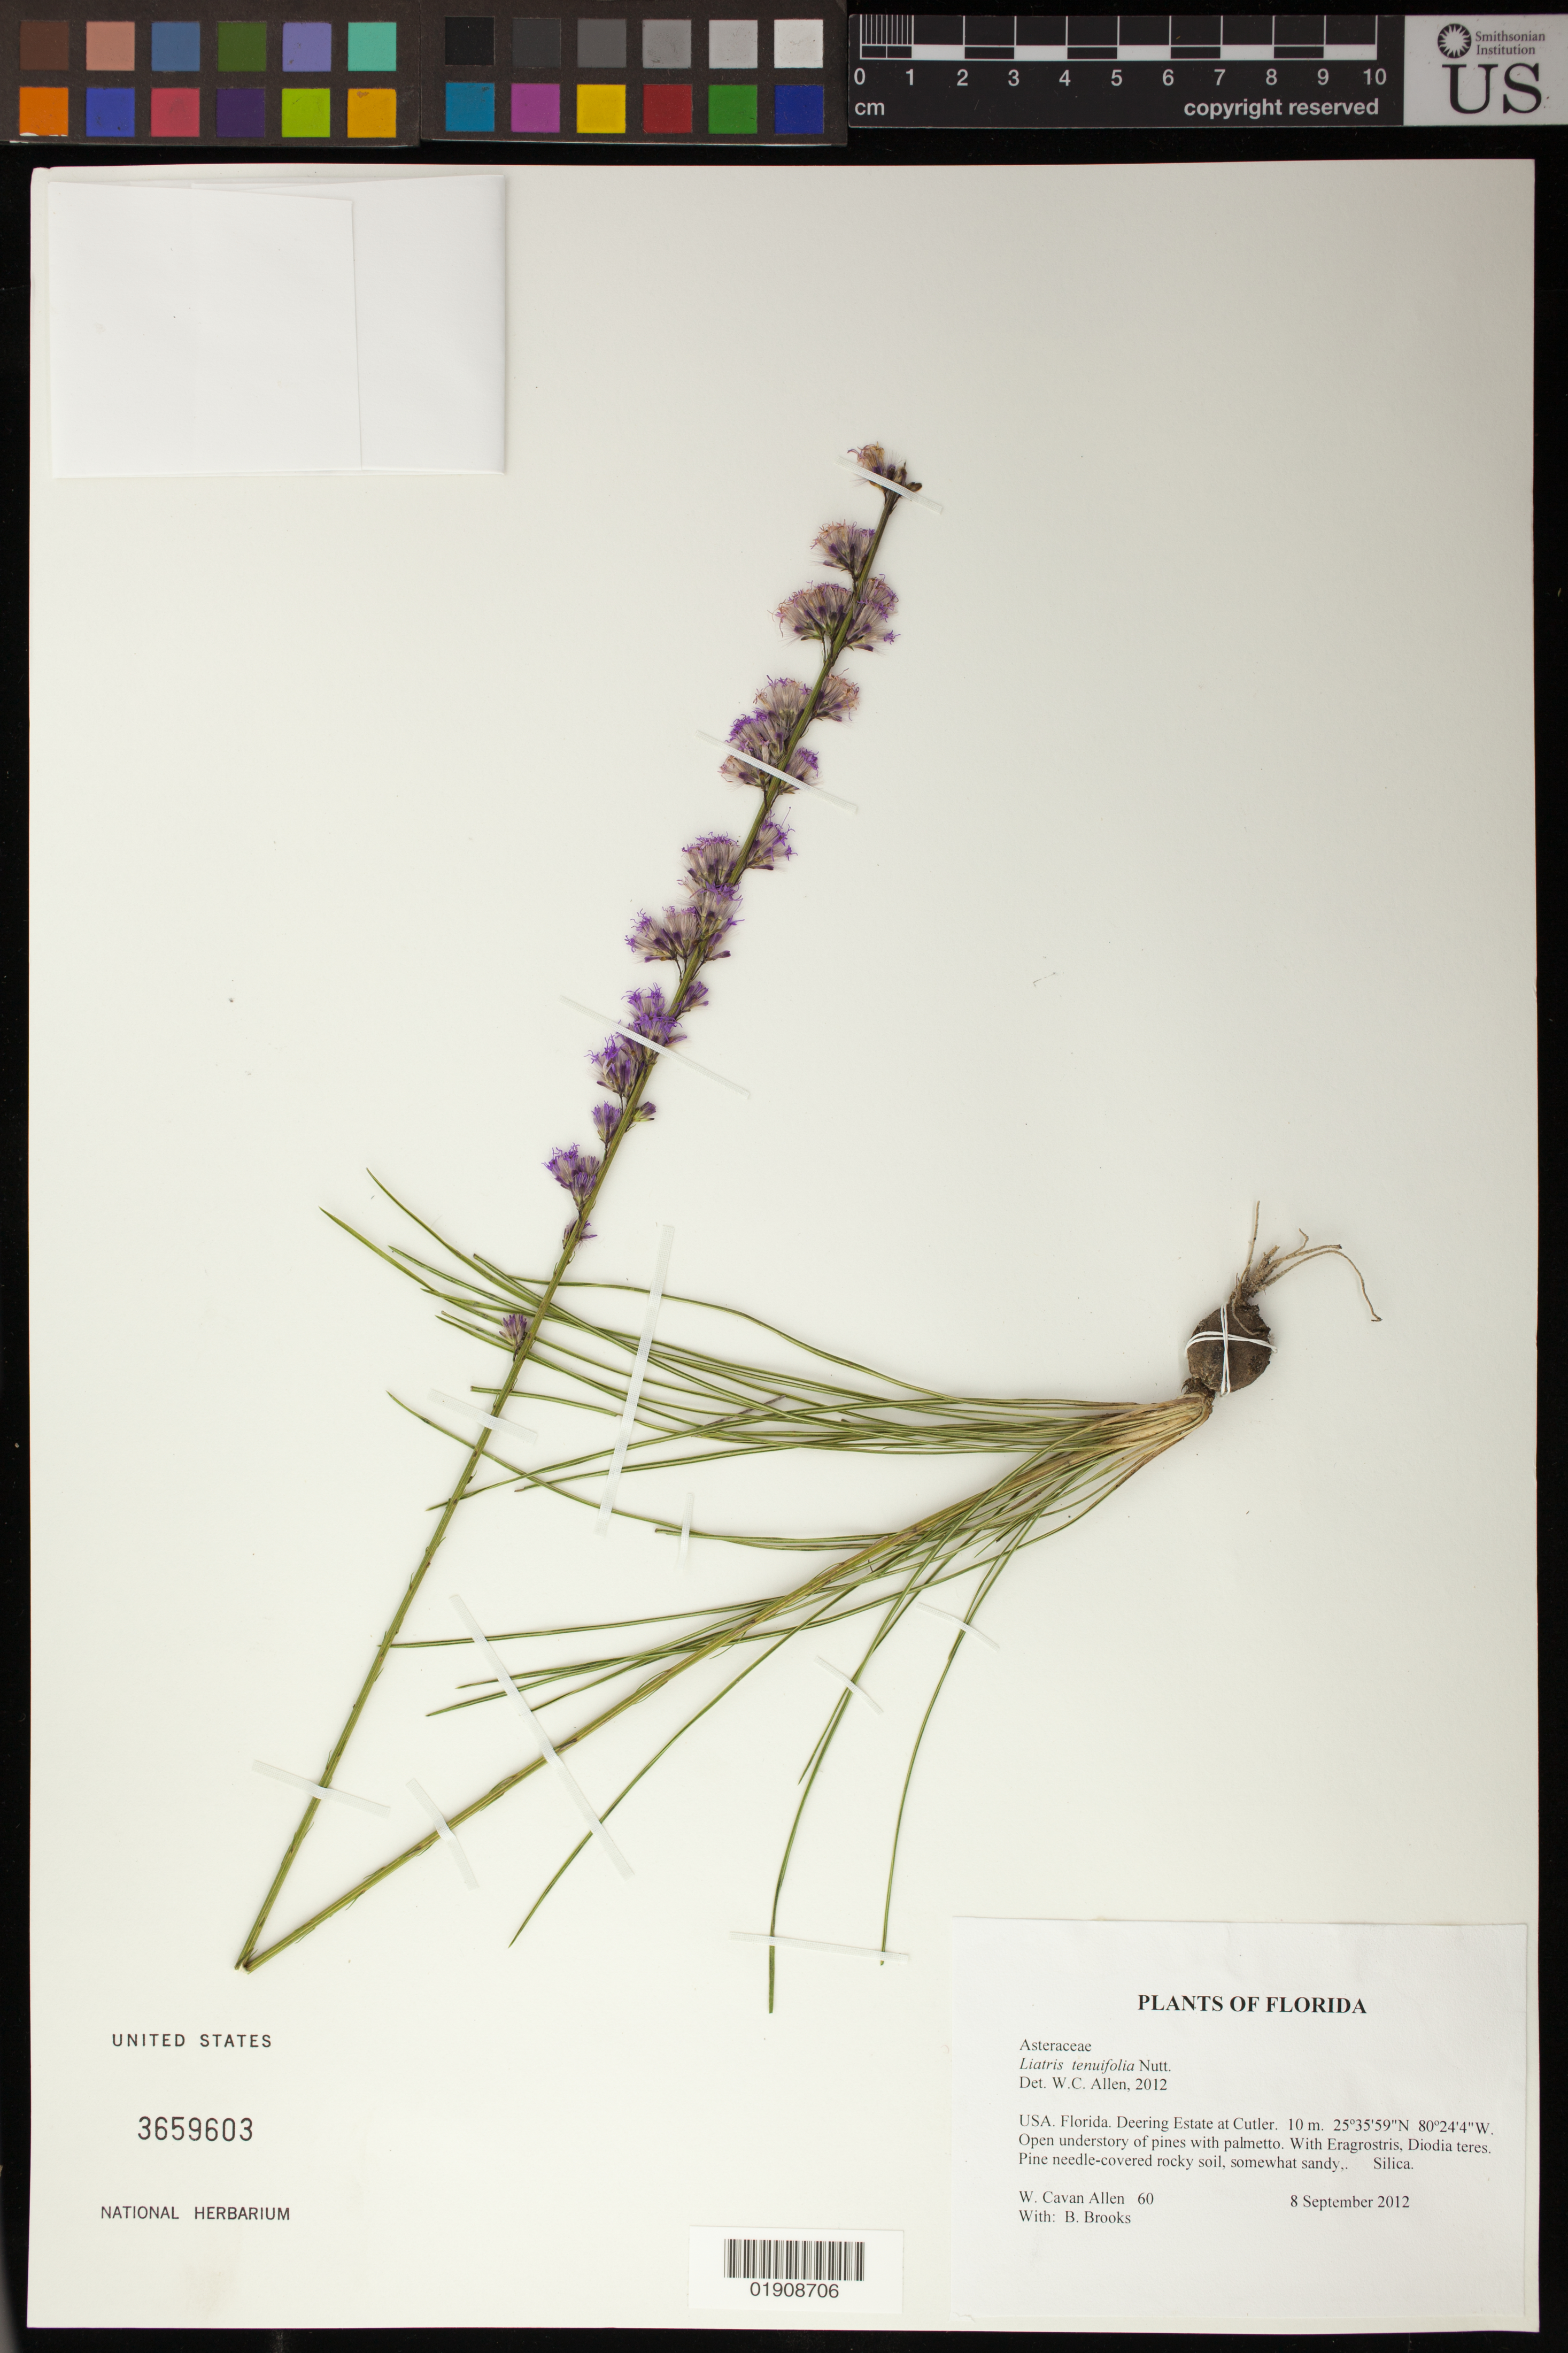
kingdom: Plantae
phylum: Tracheophyta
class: Magnoliopsida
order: Asterales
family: Asteraceae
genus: Liatris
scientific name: Liatris tenuifolia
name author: Nutt.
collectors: W. C. Allen & B. Brooks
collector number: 60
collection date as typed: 8 September 2012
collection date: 2012-09-08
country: United States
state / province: Florida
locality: Deering Estate at Cutler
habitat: Open understory of pines with palmetto; pine needle-covered rocky soil, somewhat sandy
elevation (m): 10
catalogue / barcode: US 3659603